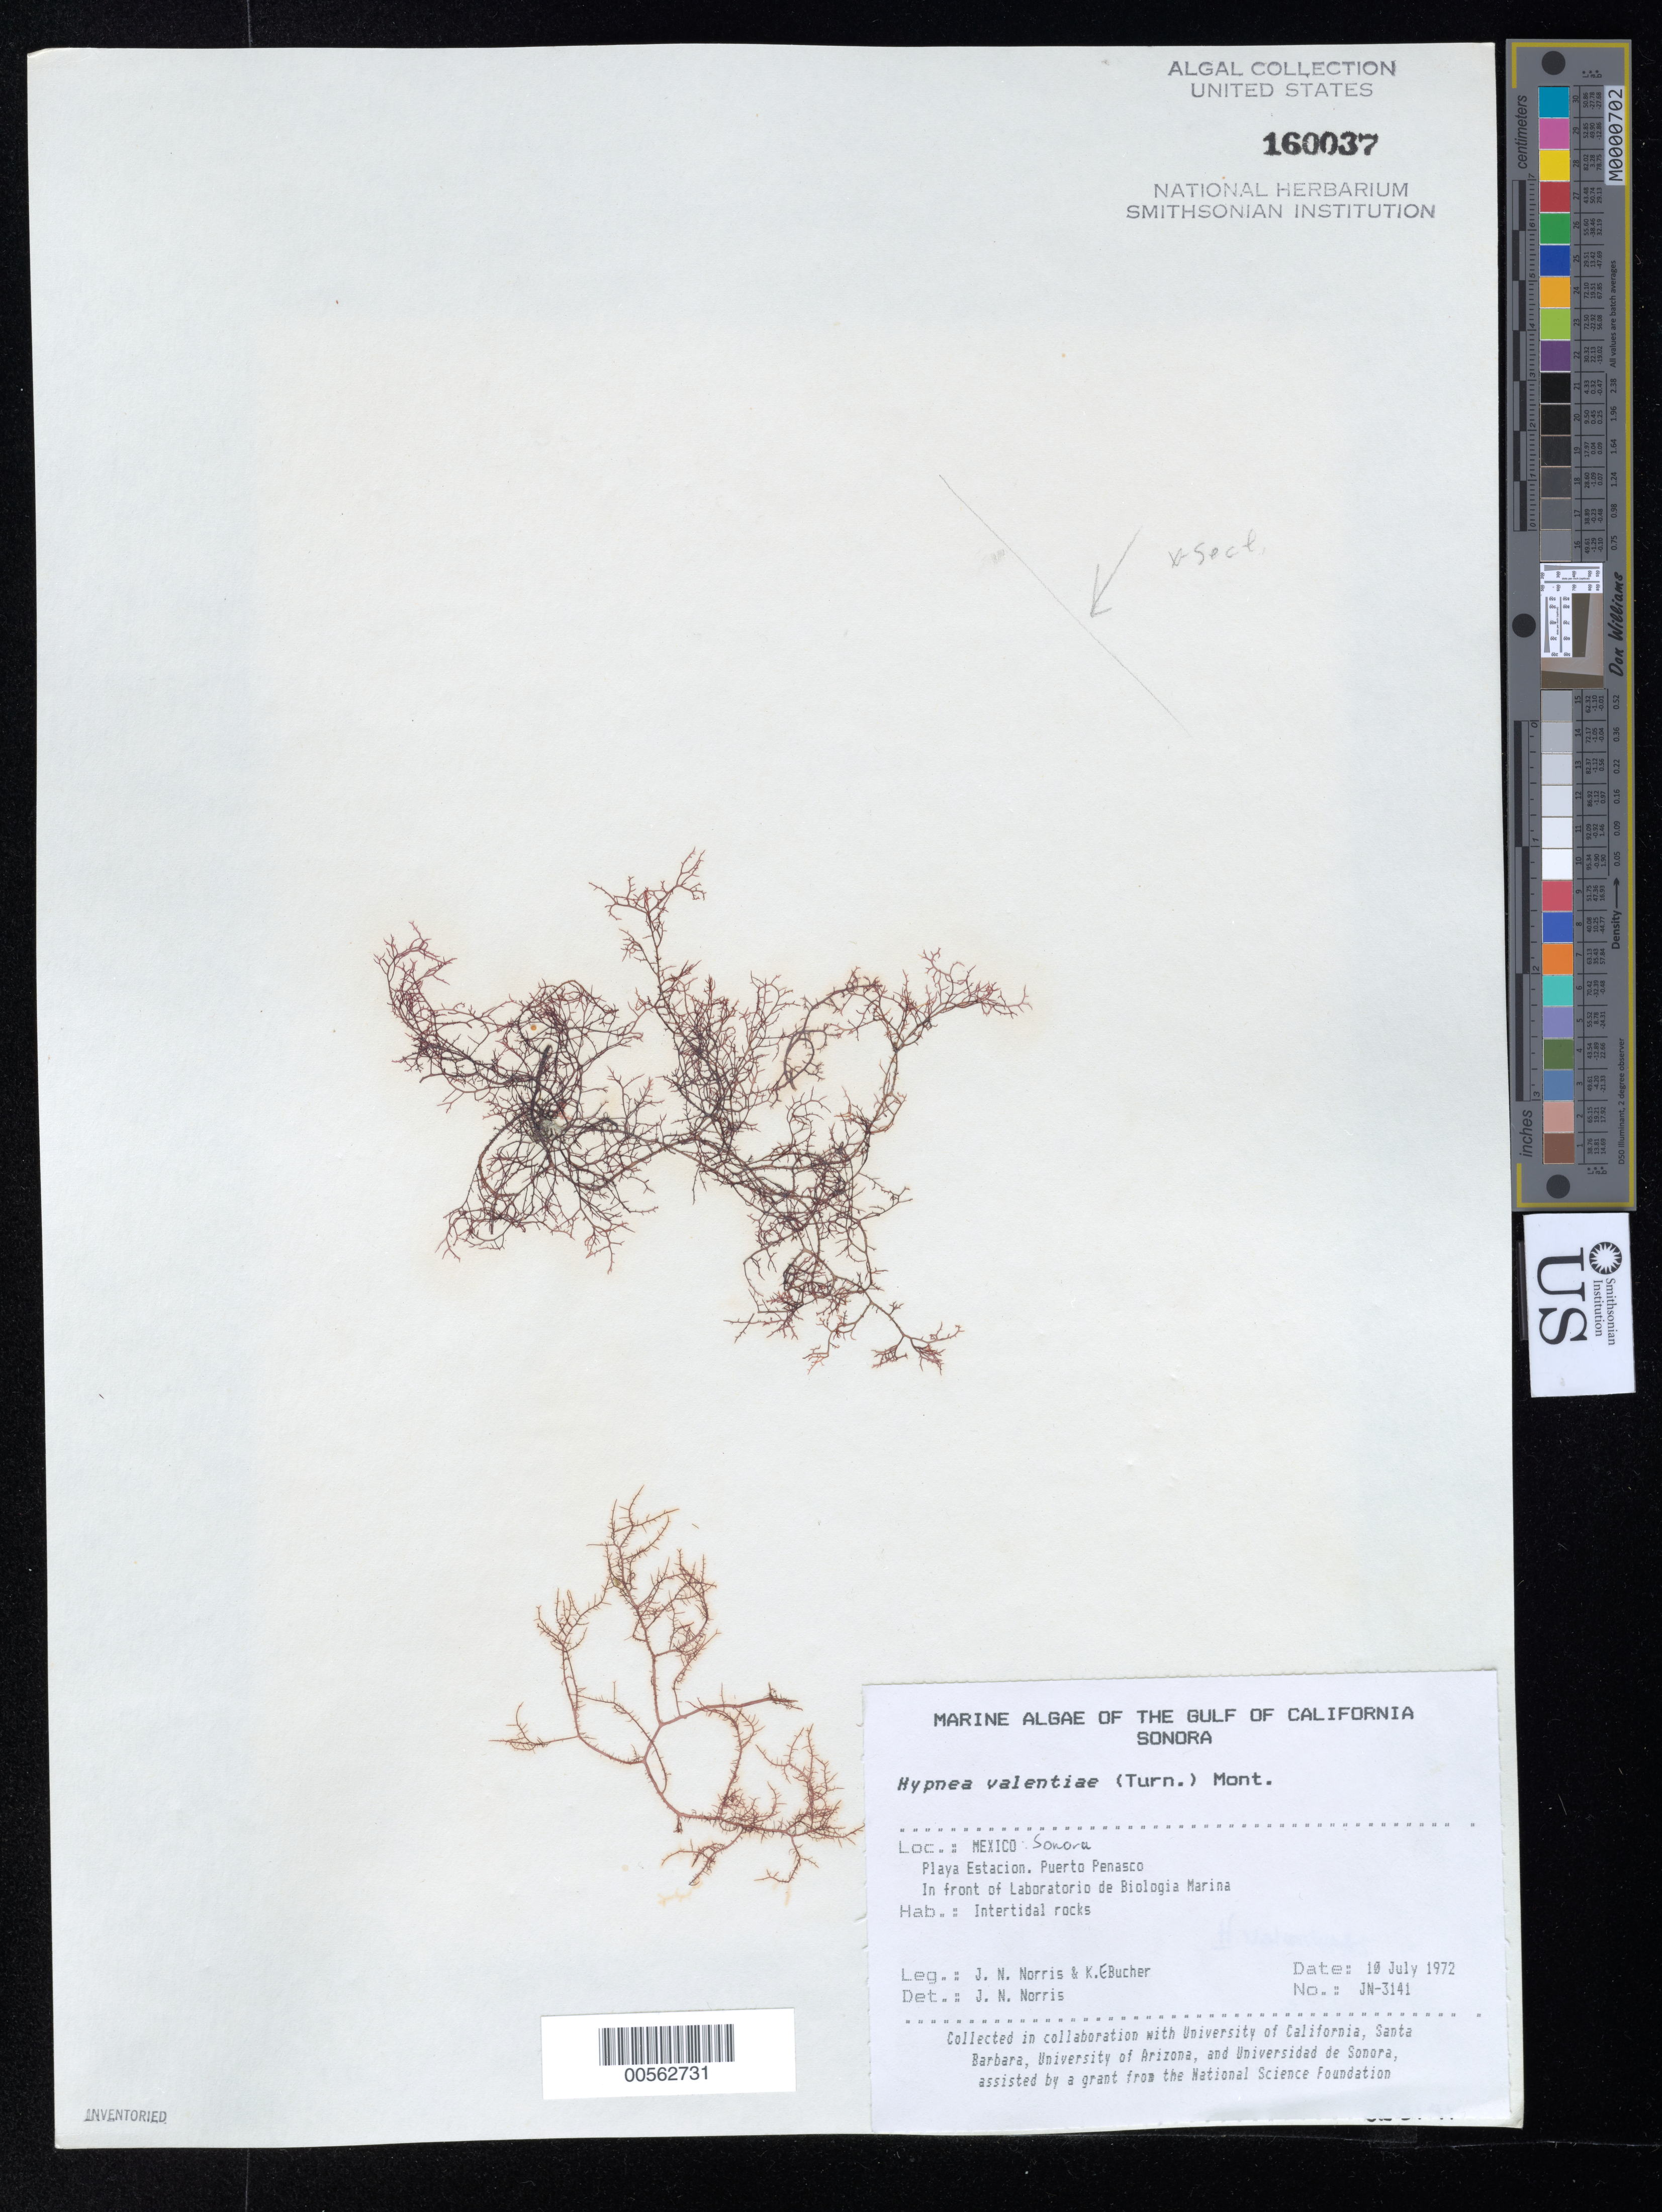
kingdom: Plantae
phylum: Rhodophyta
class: Florideophyceae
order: Gigartinales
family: Cystocloniaceae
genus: Hypnea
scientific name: Hypnea valentiae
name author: (Turner) Mont.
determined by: Norris, James N.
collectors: J. N. Norris & K. E. Bucher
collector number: JN-3141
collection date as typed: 10 Jul 1972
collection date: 1972-07-10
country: Mexico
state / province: Sonora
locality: Playa Estacion, Puerto Penasco, marine station shore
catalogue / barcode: US 160037